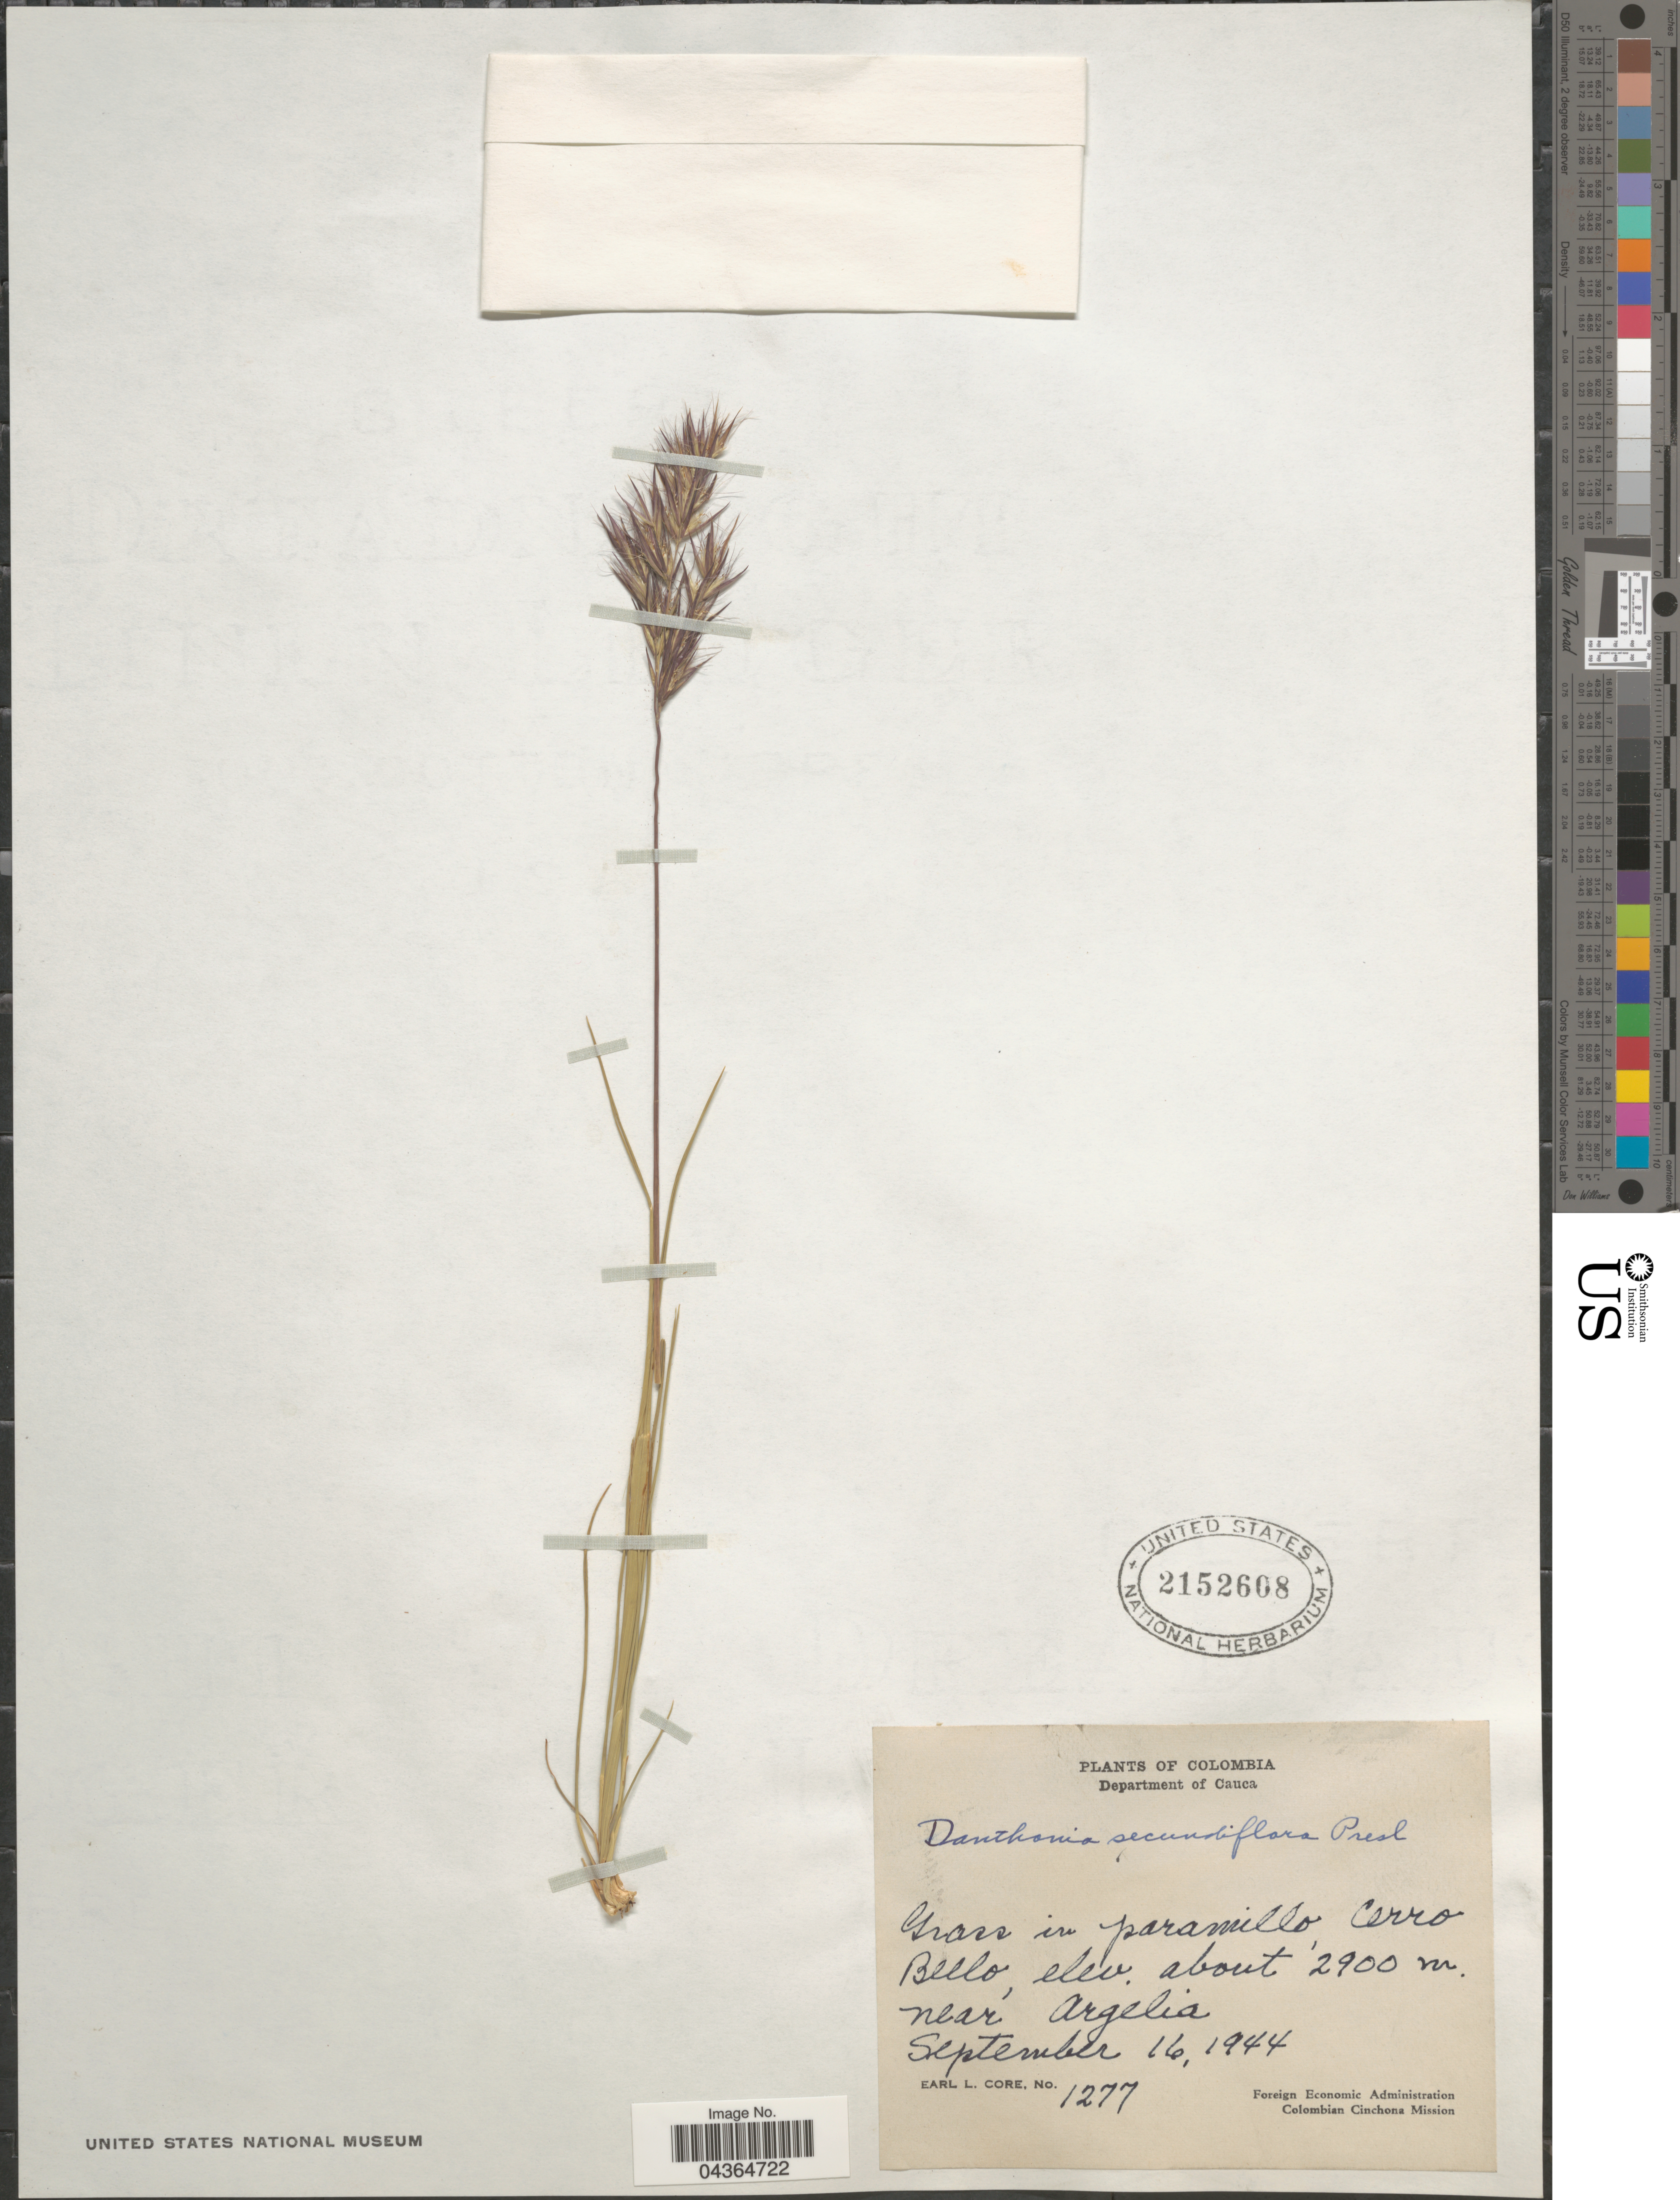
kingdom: Plantae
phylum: Tracheophyta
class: Liliopsida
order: Poales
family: Poaceae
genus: Danthonia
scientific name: Danthonia secundiflora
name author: J. Presl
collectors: E. L. Core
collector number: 1277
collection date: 1944-09-16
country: Colombia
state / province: Cauca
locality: Department of Cauca. Cerro Bello, near Argelia. Colombian Cinchona Mission.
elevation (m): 2900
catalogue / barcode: US 2152608